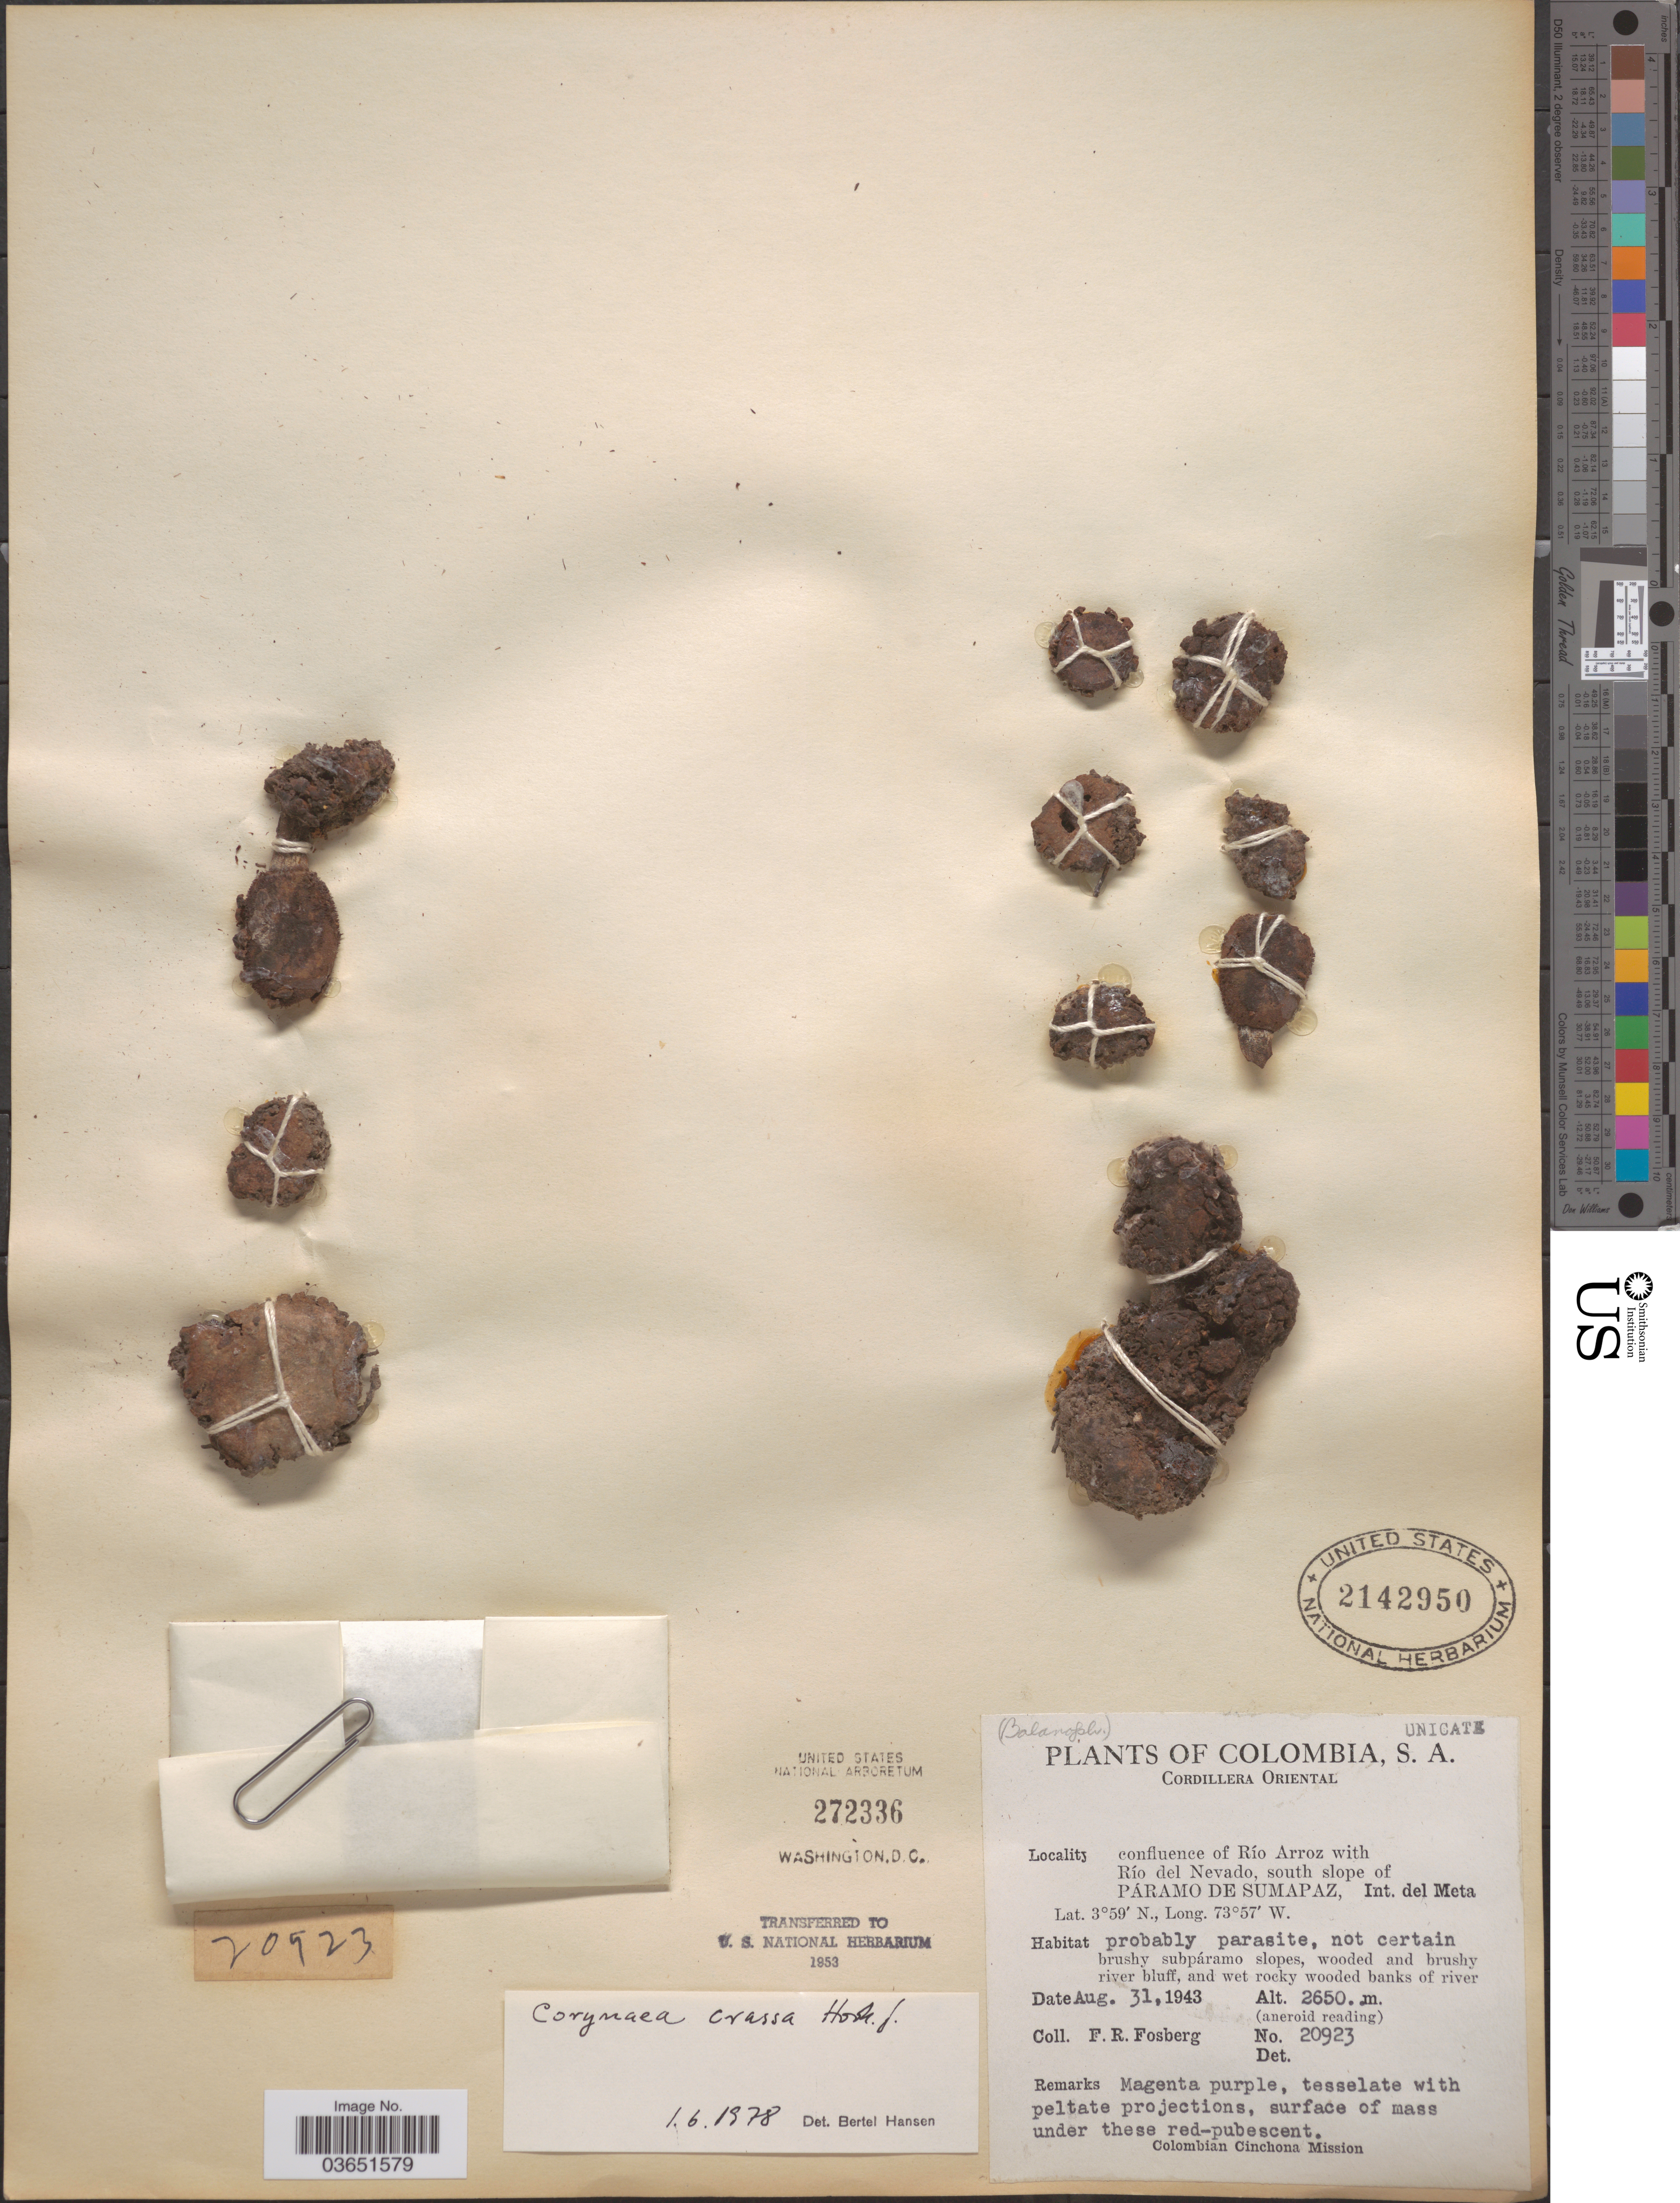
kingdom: Plantae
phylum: Tracheophyta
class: Magnoliopsida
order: Santalales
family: Balanophoraceae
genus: Corynaea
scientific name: Corynaea crassa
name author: Hook. f.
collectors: F. R. Fosberg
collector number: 20923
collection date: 1943-08-31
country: Colombia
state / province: Meta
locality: Cordillera Oriental. Confluencen of Río Arroz with Río del Nevado, south slope of Páramo de Sumapaz, Int. del Meta.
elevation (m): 2650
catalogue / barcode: US 2142950